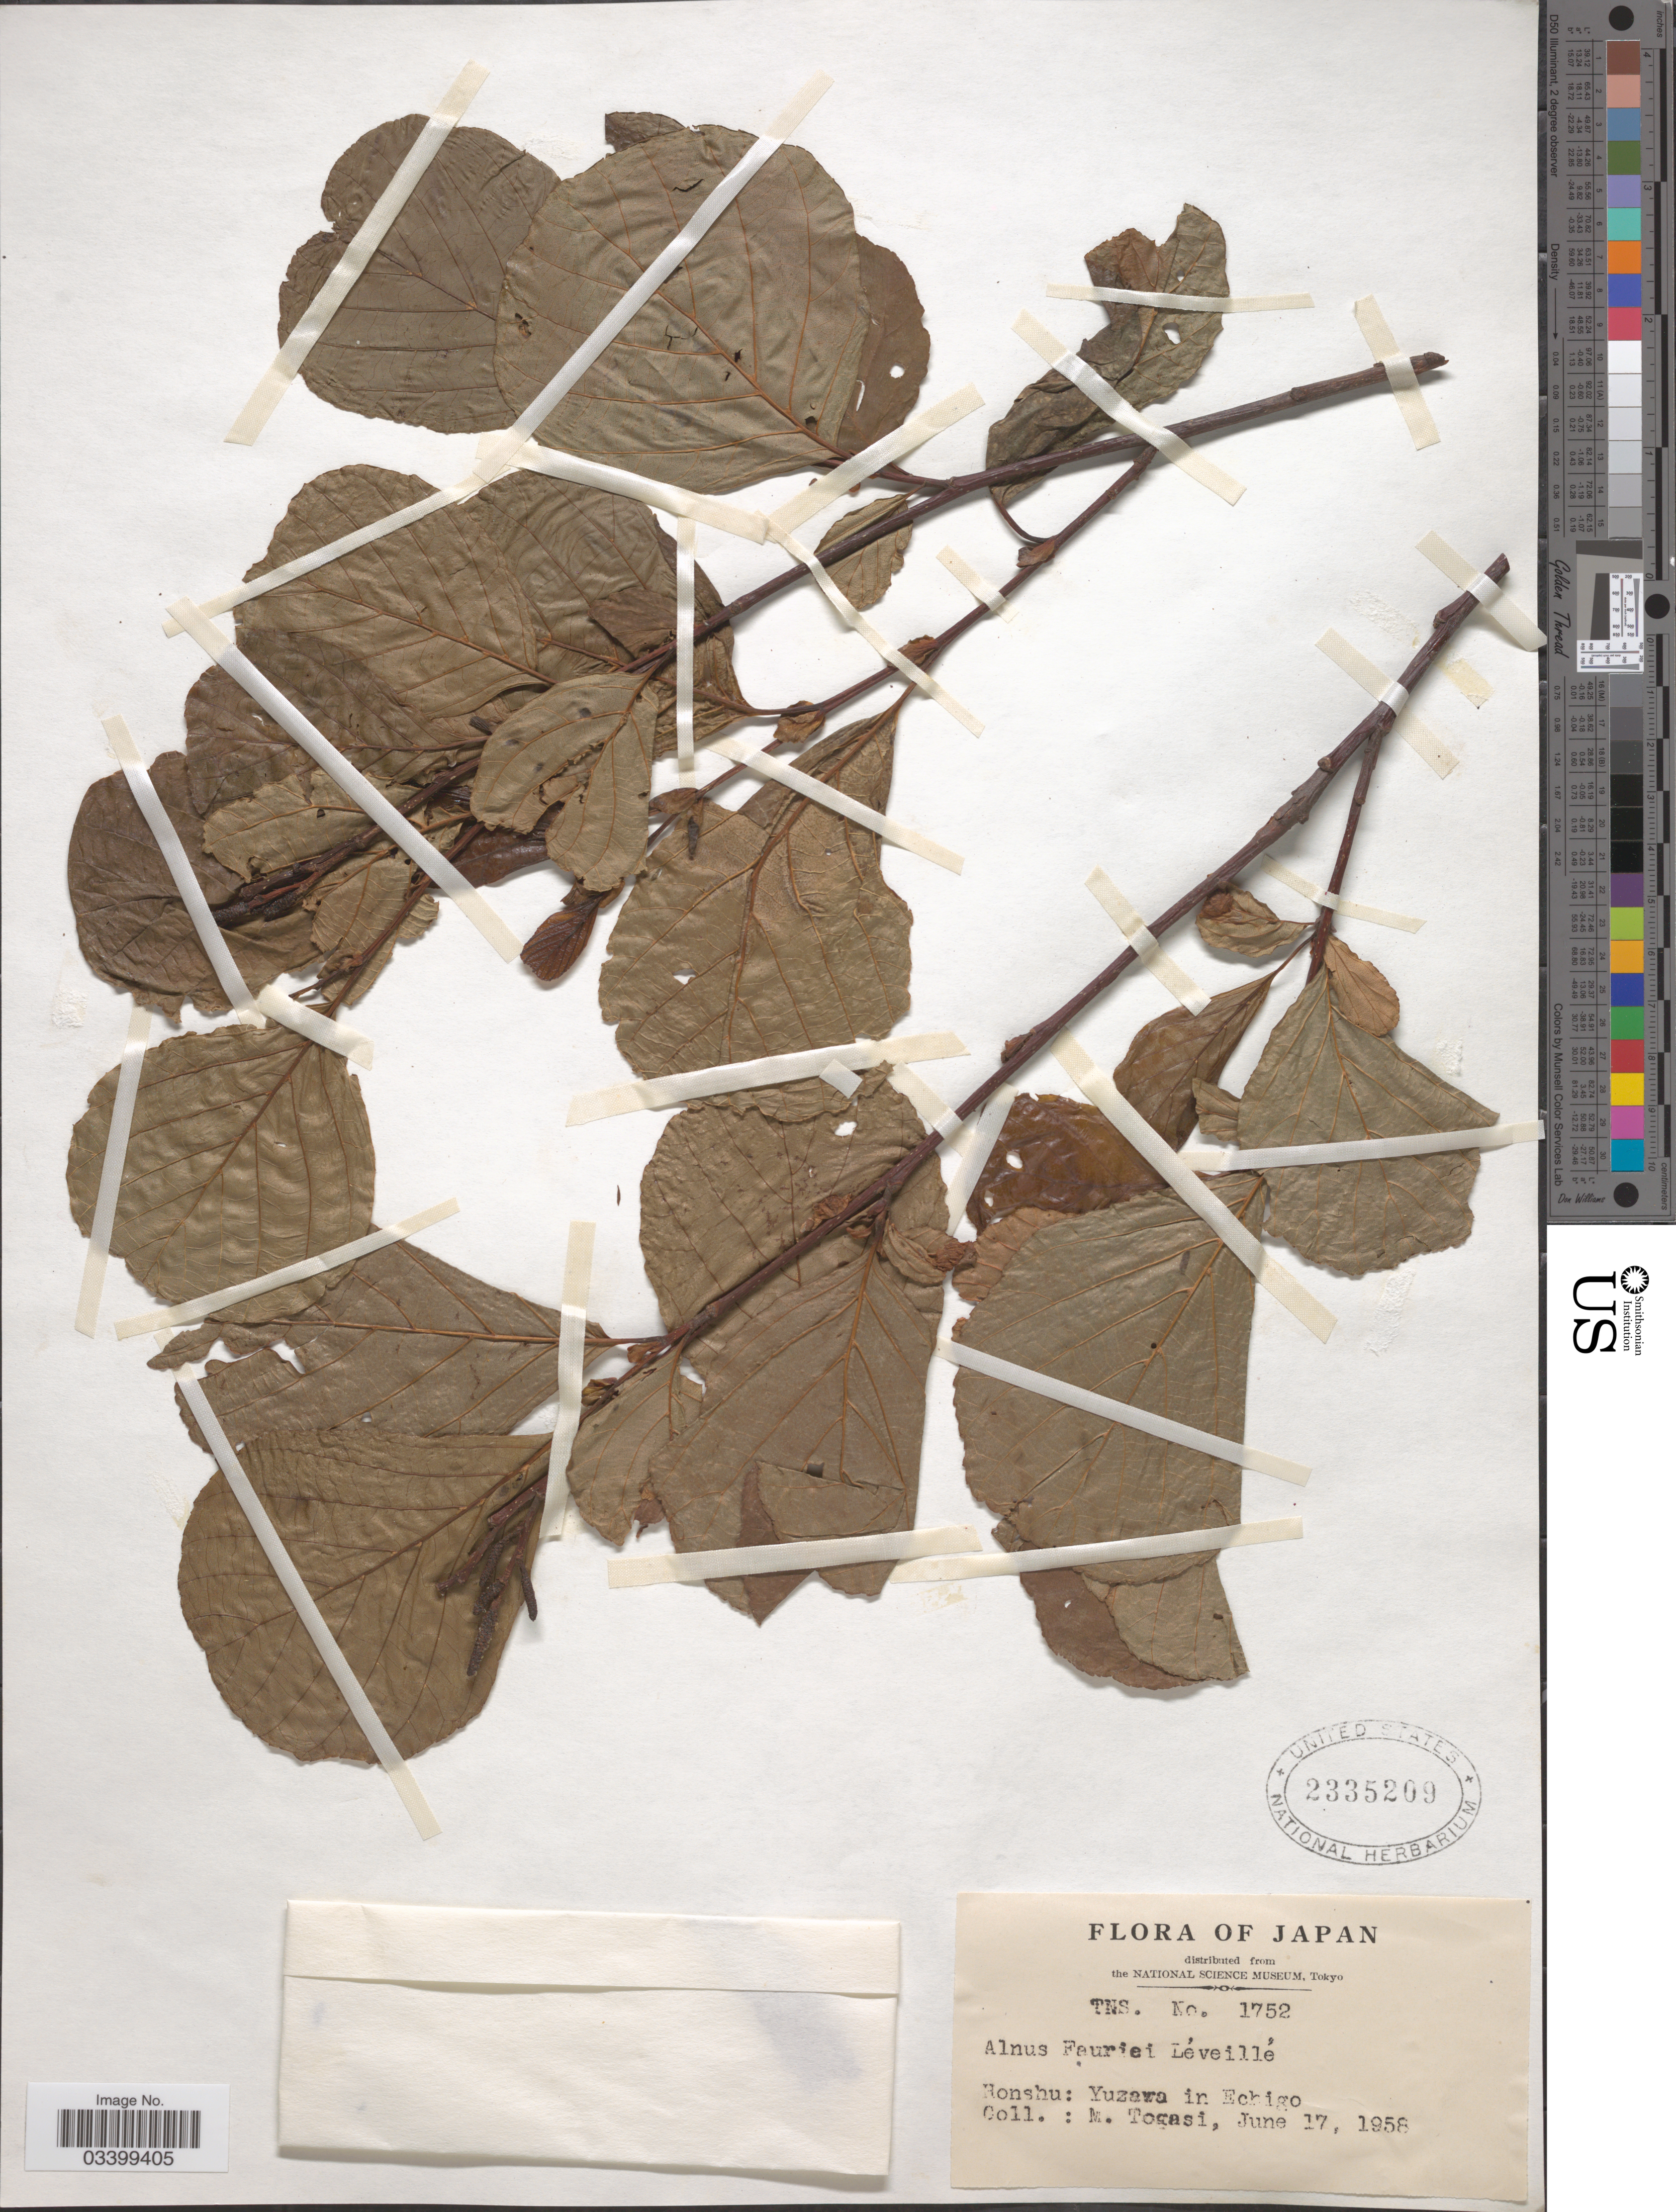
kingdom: Plantae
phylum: Tracheophyta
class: Magnoliopsida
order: Fagales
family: Betulaceae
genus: Alnus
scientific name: Alnus fauriei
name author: H. Lév. & Vaniot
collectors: M. Togasi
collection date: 1958-06-17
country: Japan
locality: Honshu: Yuzawa in Echigo.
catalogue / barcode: US 2335209